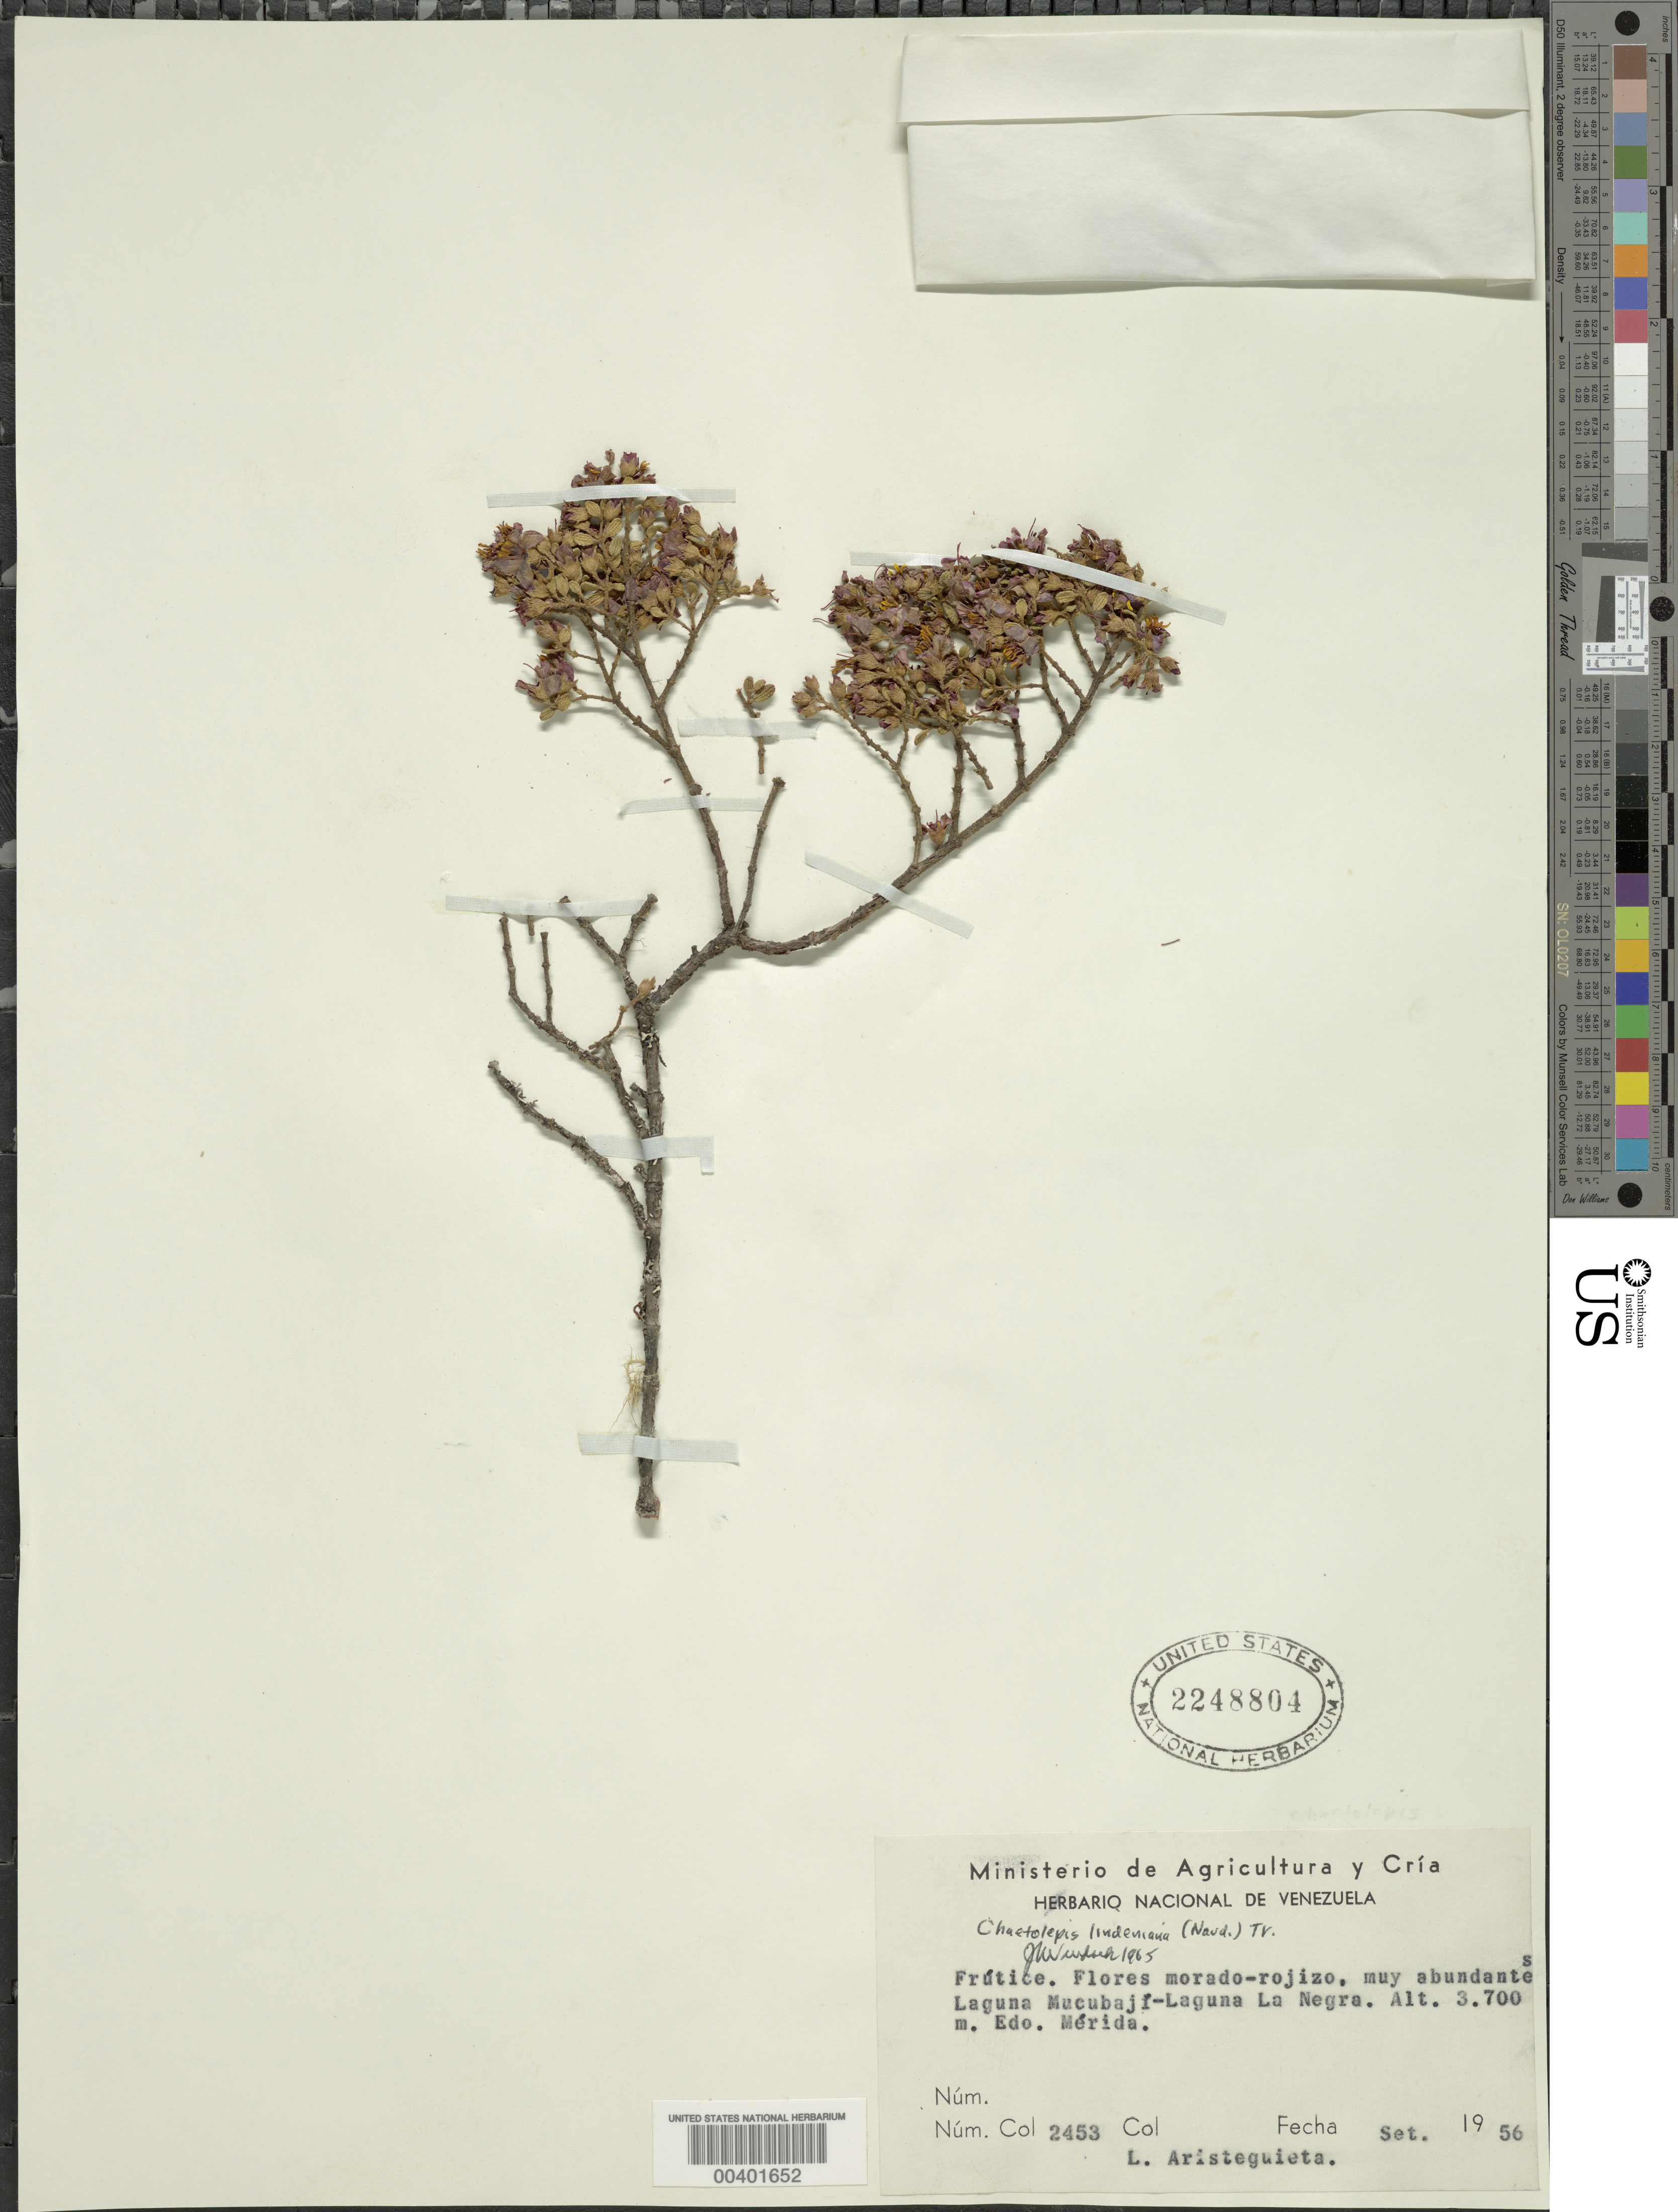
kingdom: Plantae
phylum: Tracheophyta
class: Magnoliopsida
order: Myrtales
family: Melastomataceae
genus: Chaetolepis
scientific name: Chaetolepis lindeniana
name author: (Naudin) Triana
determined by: Wurdack, John J., (US), US (UNITED STATES)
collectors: L. Aristeguieta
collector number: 2453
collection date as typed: Sep 1956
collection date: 1956-09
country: Venezuela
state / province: Mérida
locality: Lag. Mucubají - Lag. La Negra. Mucubaji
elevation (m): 3700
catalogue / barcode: US 2248804